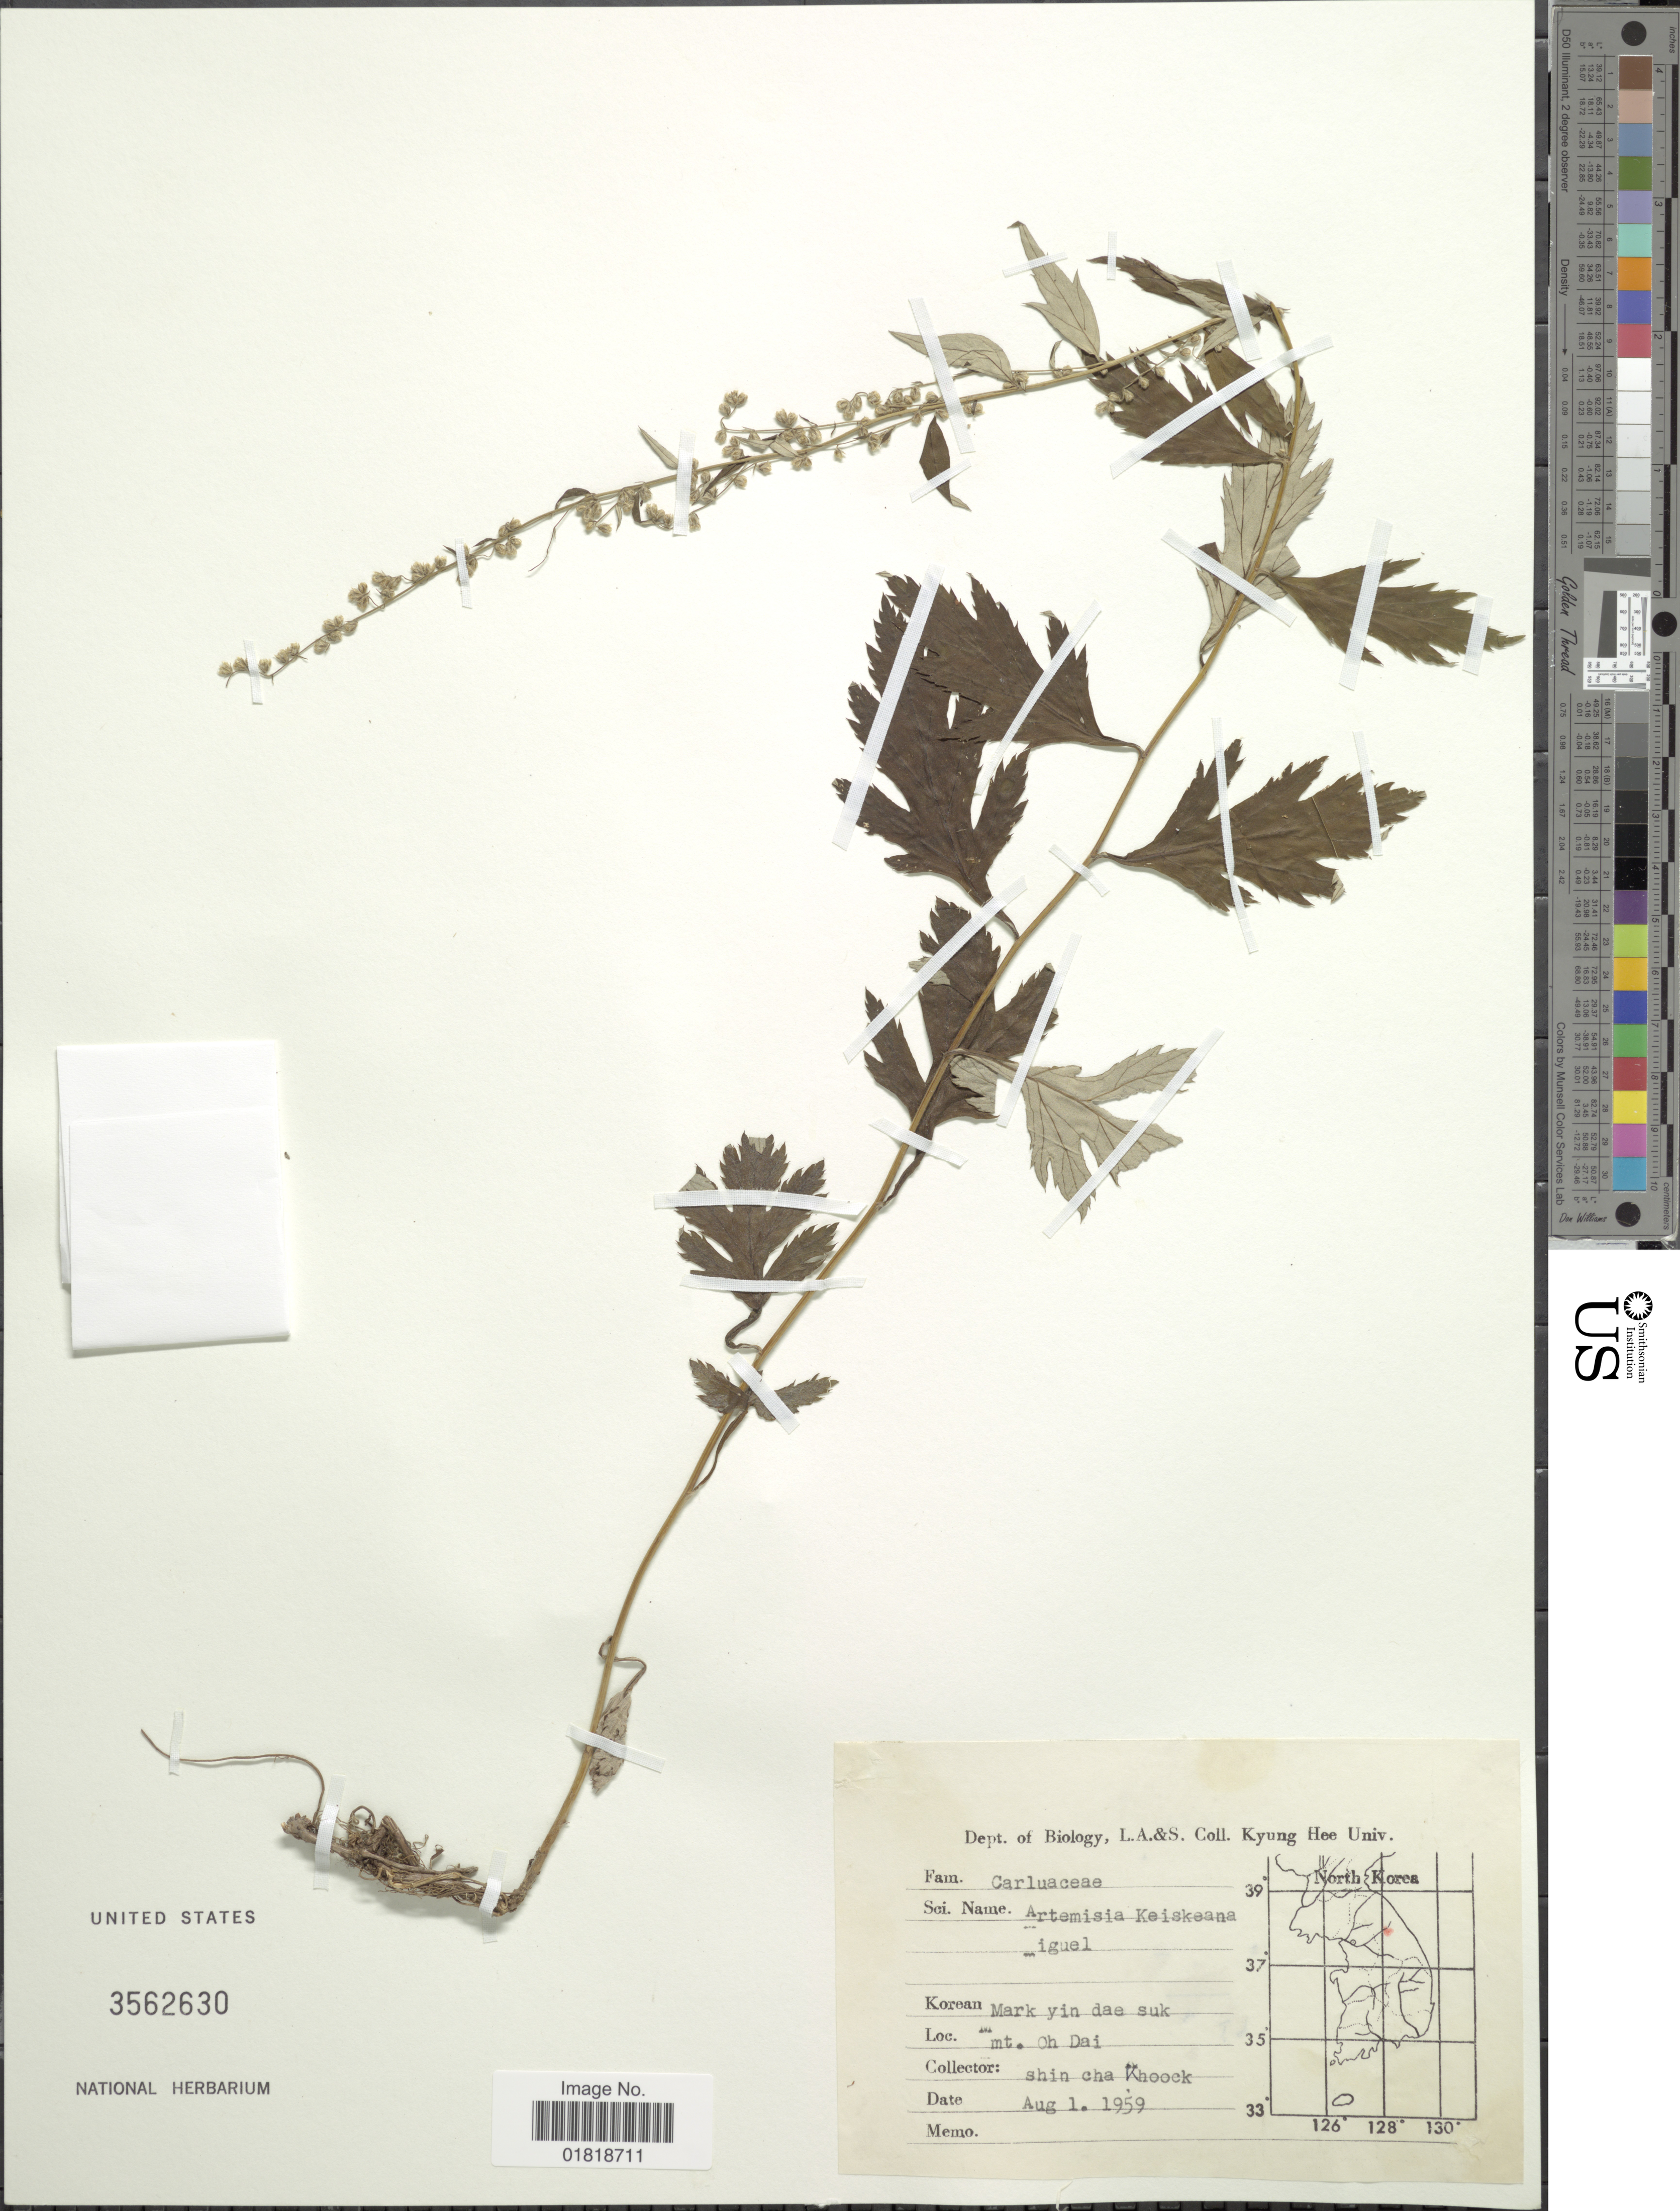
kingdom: Plantae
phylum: Tracheophyta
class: Magnoliopsida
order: Asterales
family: Asteraceae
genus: Artemisia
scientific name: Artemisia keiskeana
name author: Miq.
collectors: S. Khoock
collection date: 1959-08-01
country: North Korea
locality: Mt. Oh Dai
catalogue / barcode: US 3562630